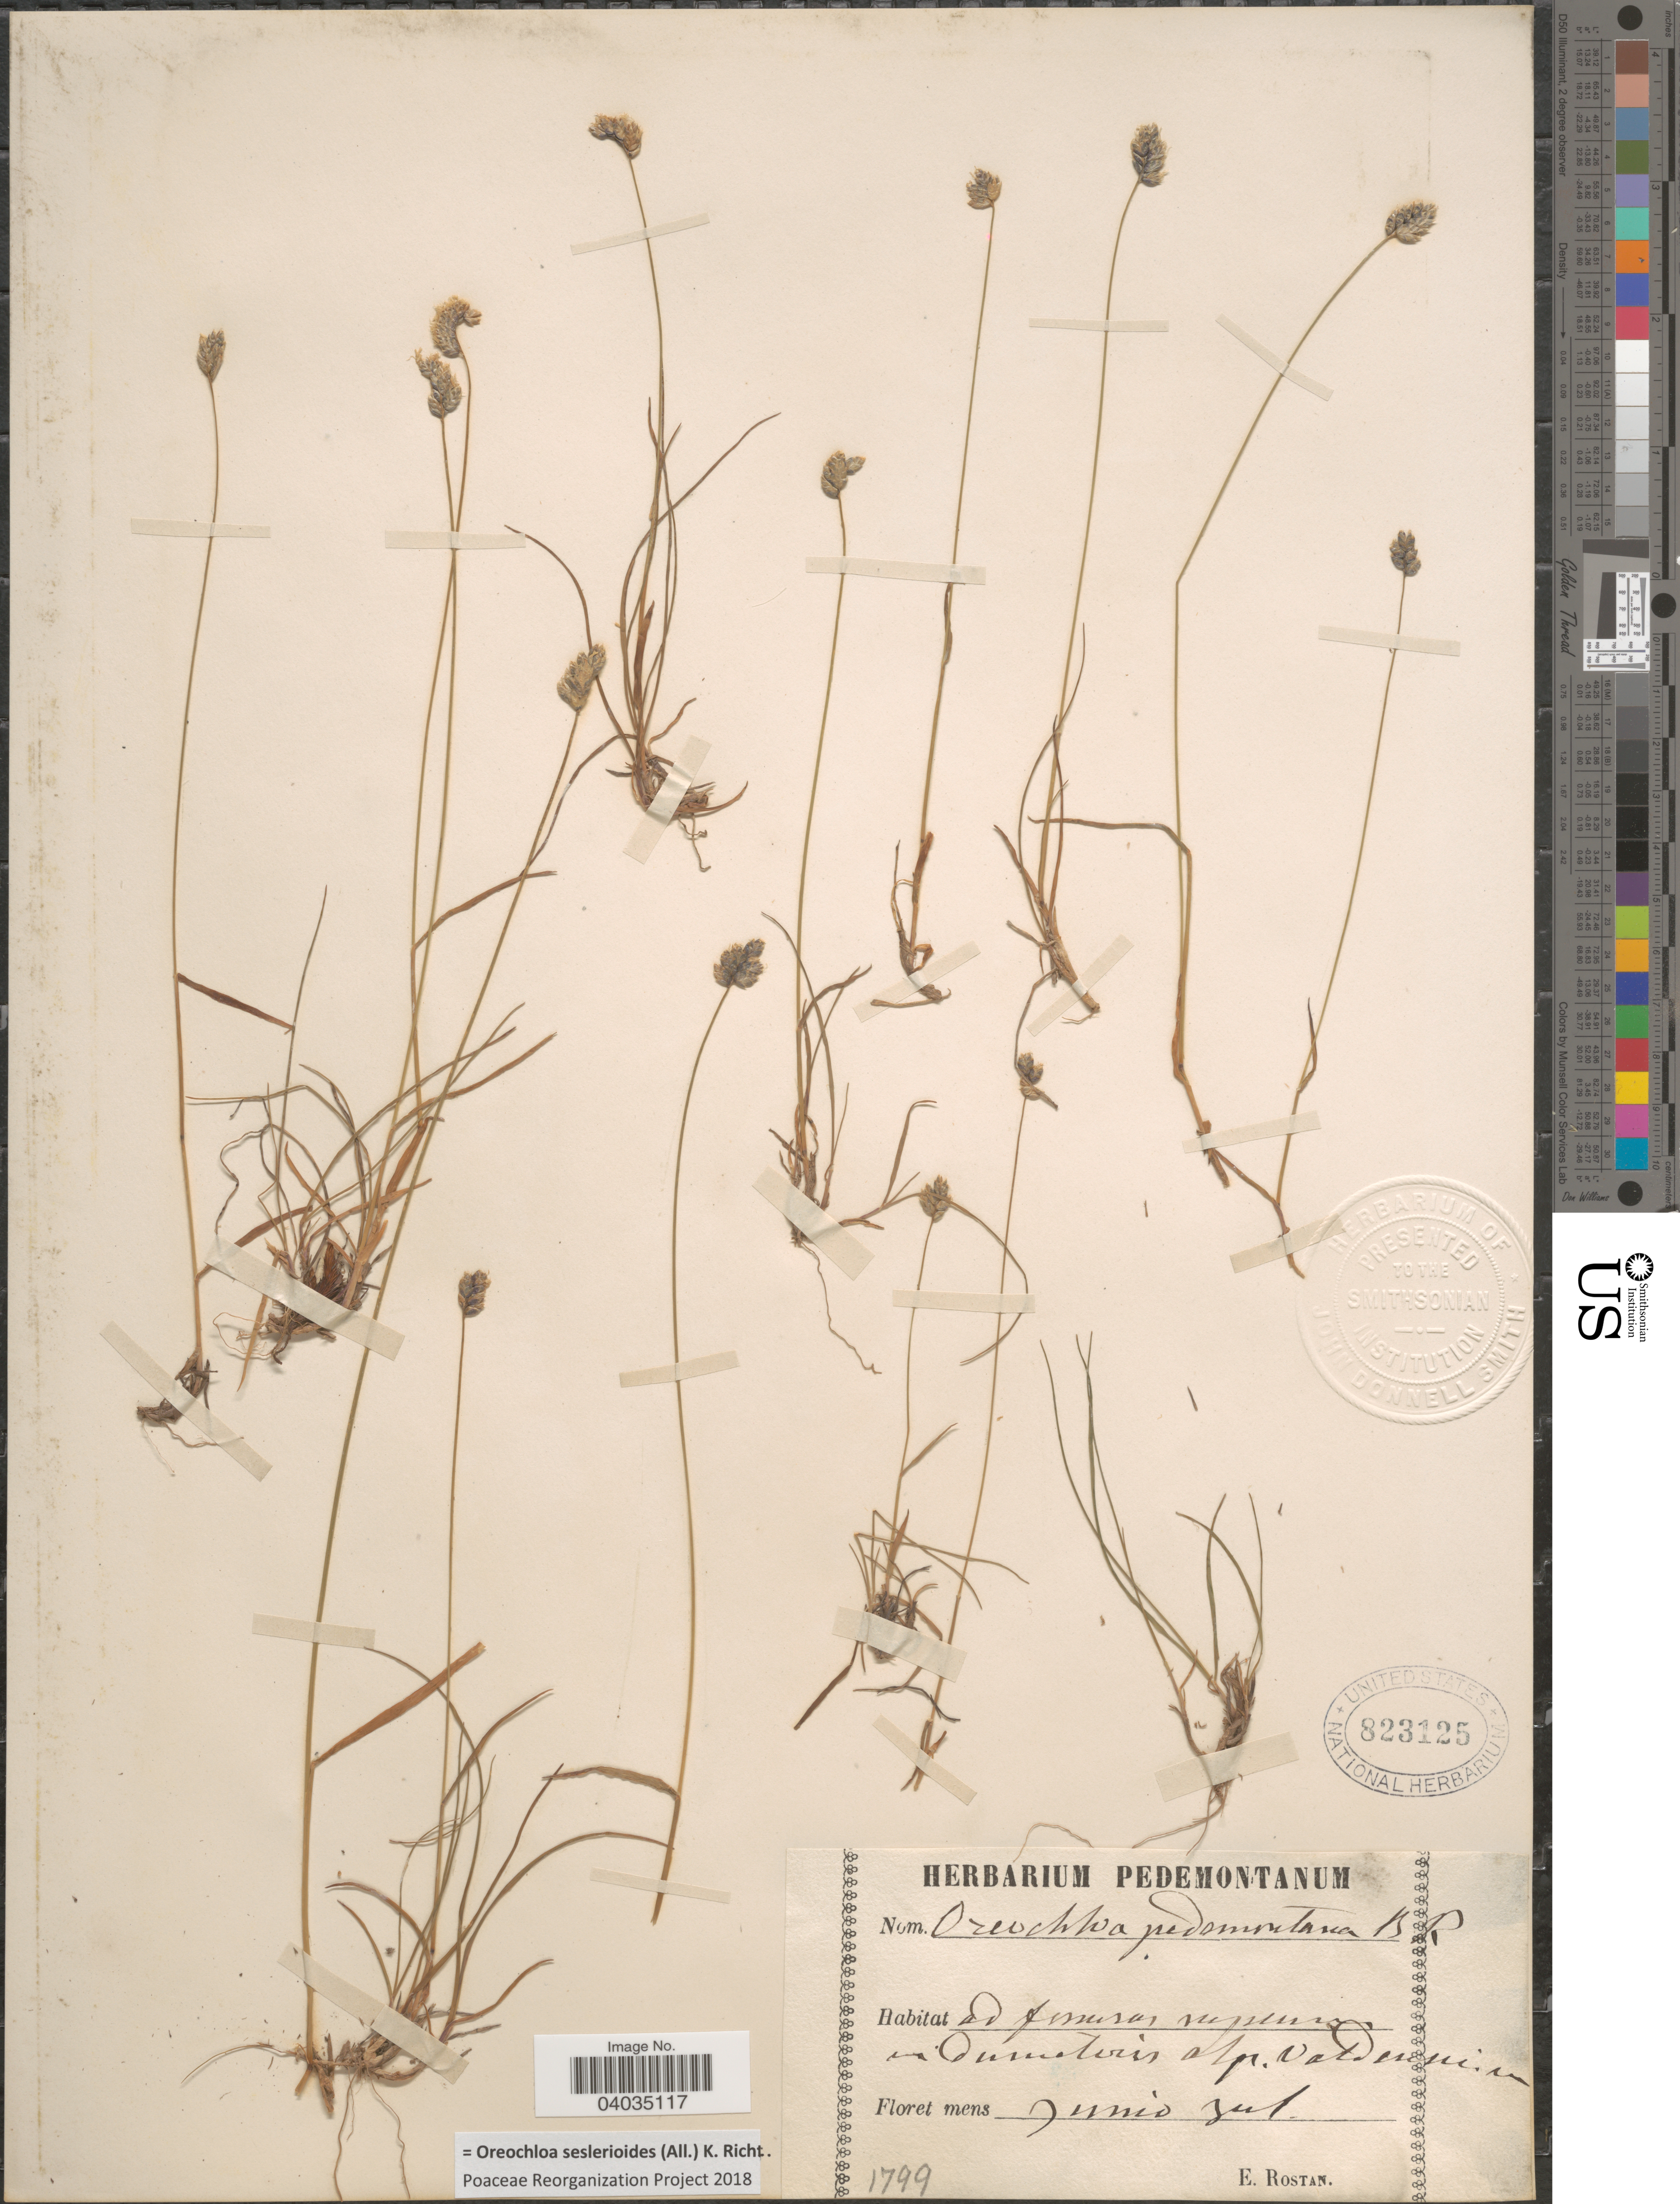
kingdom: Plantae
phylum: Tracheophyta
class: Liliopsida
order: Poales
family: Poaceae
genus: Oreochloa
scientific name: Oreochloa seslerioides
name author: (All.) K. Richt.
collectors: E. Rostan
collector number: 1799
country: Italy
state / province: Piedmont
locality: Ad femuras superior in Onmetosis alp. Valdensum. [interpreted]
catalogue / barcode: US 823125